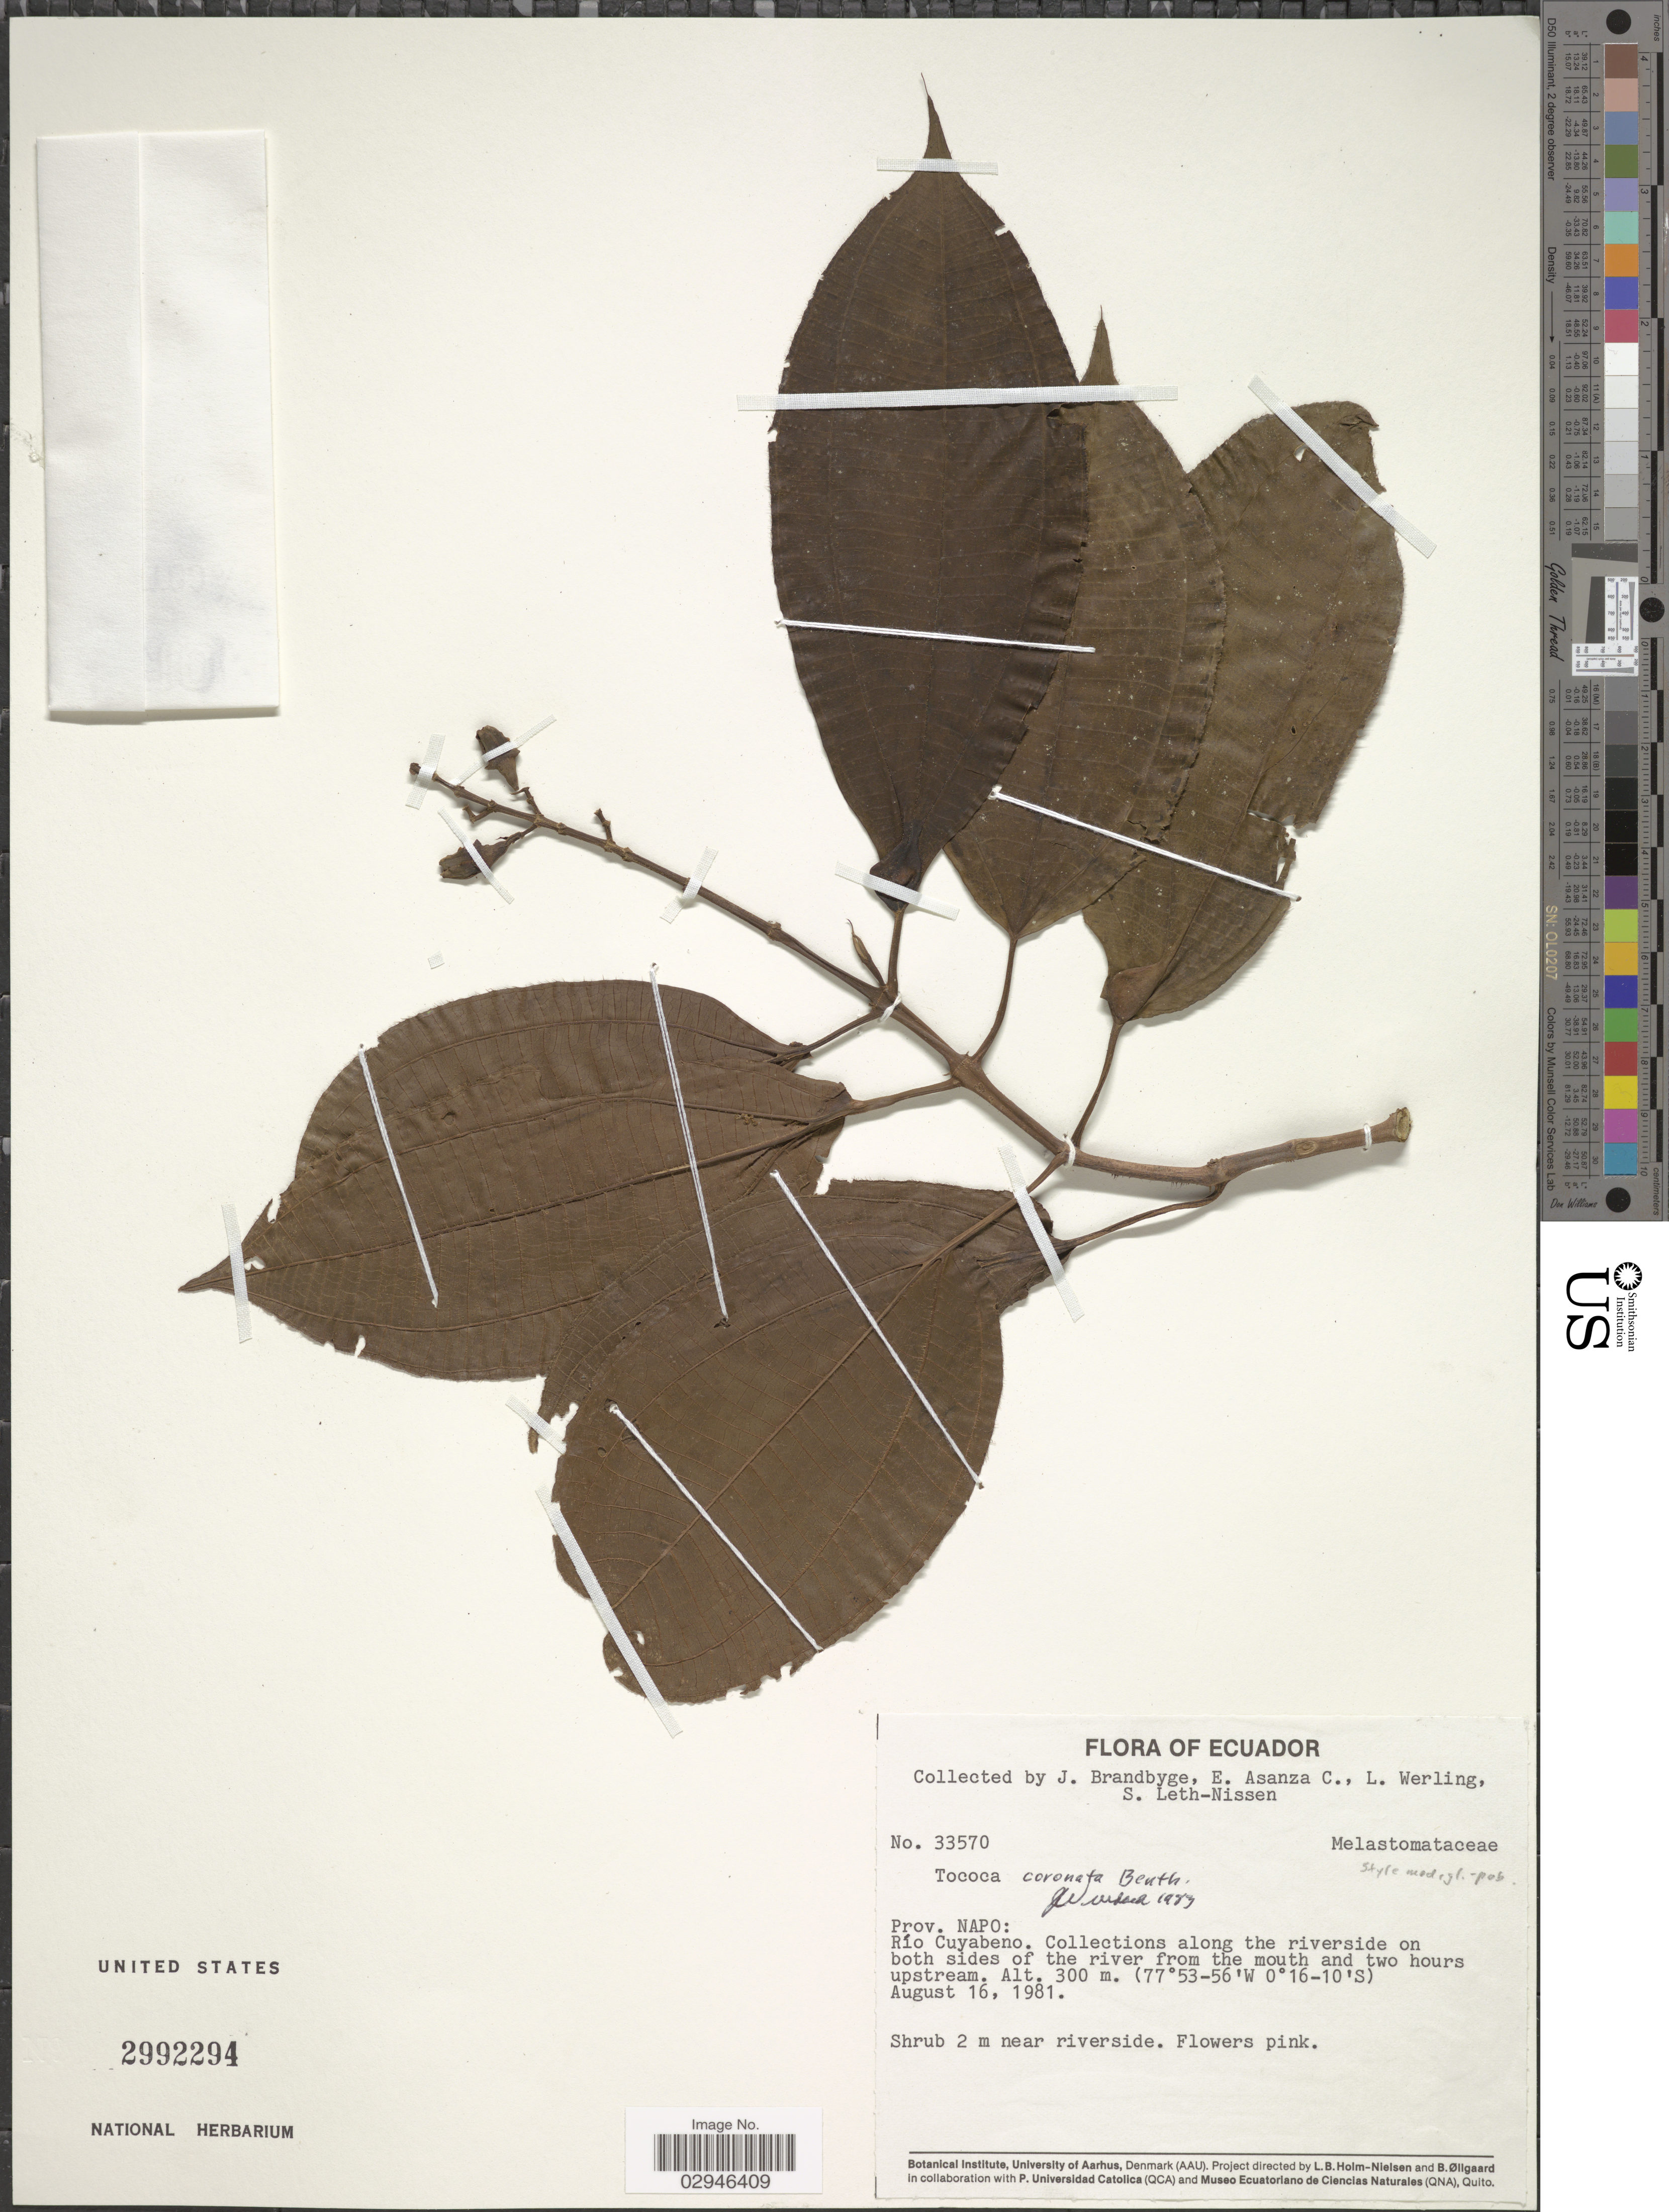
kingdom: Plantae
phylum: Tracheophyta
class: Magnoliopsida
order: Myrtales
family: Melastomataceae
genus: Tococa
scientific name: Tococa coronata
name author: Benth.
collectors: J. Brandbyge, E. Asanza C., L. Werling & S. Leth-Nissen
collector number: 33570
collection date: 1981-08-16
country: Ecuador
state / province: Napo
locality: Río Cuyabeno, along the riverside on both sides of the river from the mouth and two hours upstream.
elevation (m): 300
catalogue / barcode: US 2992294